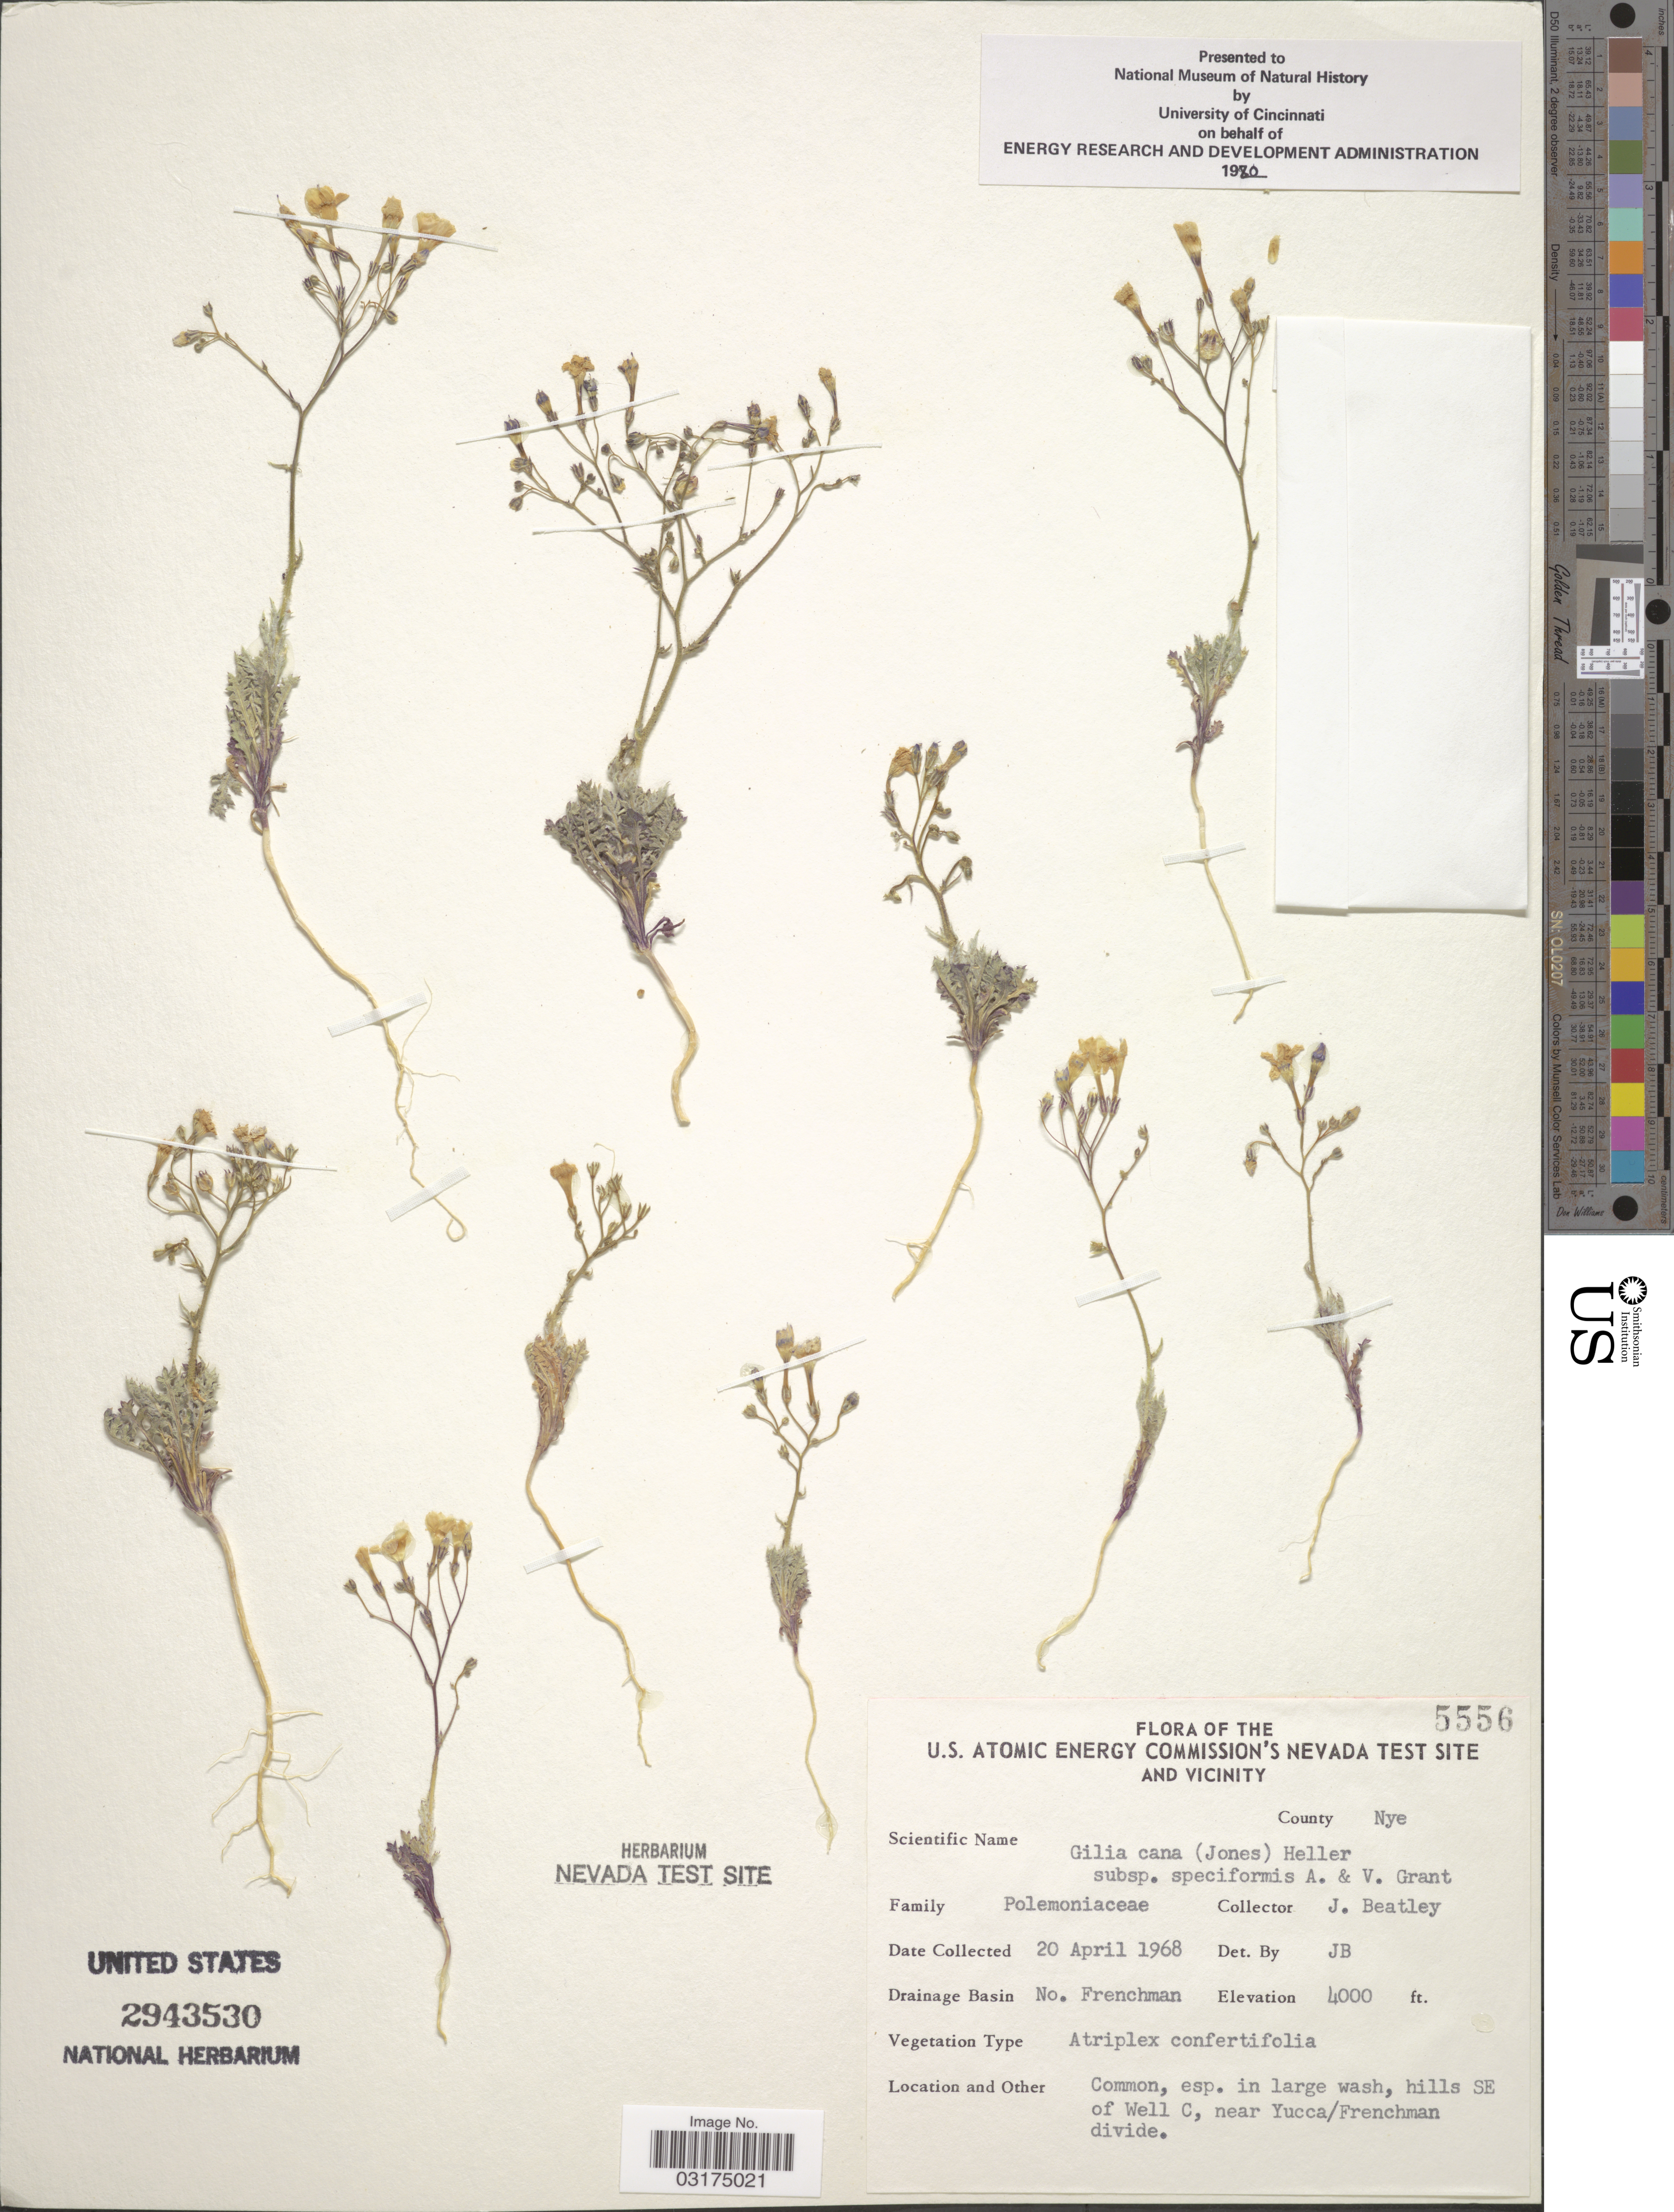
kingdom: Plantae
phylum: Tracheophyta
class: Magnoliopsida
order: Ericales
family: Polemoniaceae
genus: Gilia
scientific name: Gilia cana subsp. speciformis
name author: A.D. Grant & V.E. Grant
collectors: J. C. Beatley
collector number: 5556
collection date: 1968-04-20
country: United States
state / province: Nevada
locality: The U. S. Atomic Energy Commission's Nevada Test Site and Vicinity. County Nye. Drainage Basin No. Frenchman. Esp. in large wash, hills SE of Well C, near Yucca/Frenchman divide.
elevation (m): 1219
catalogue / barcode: US 2943530